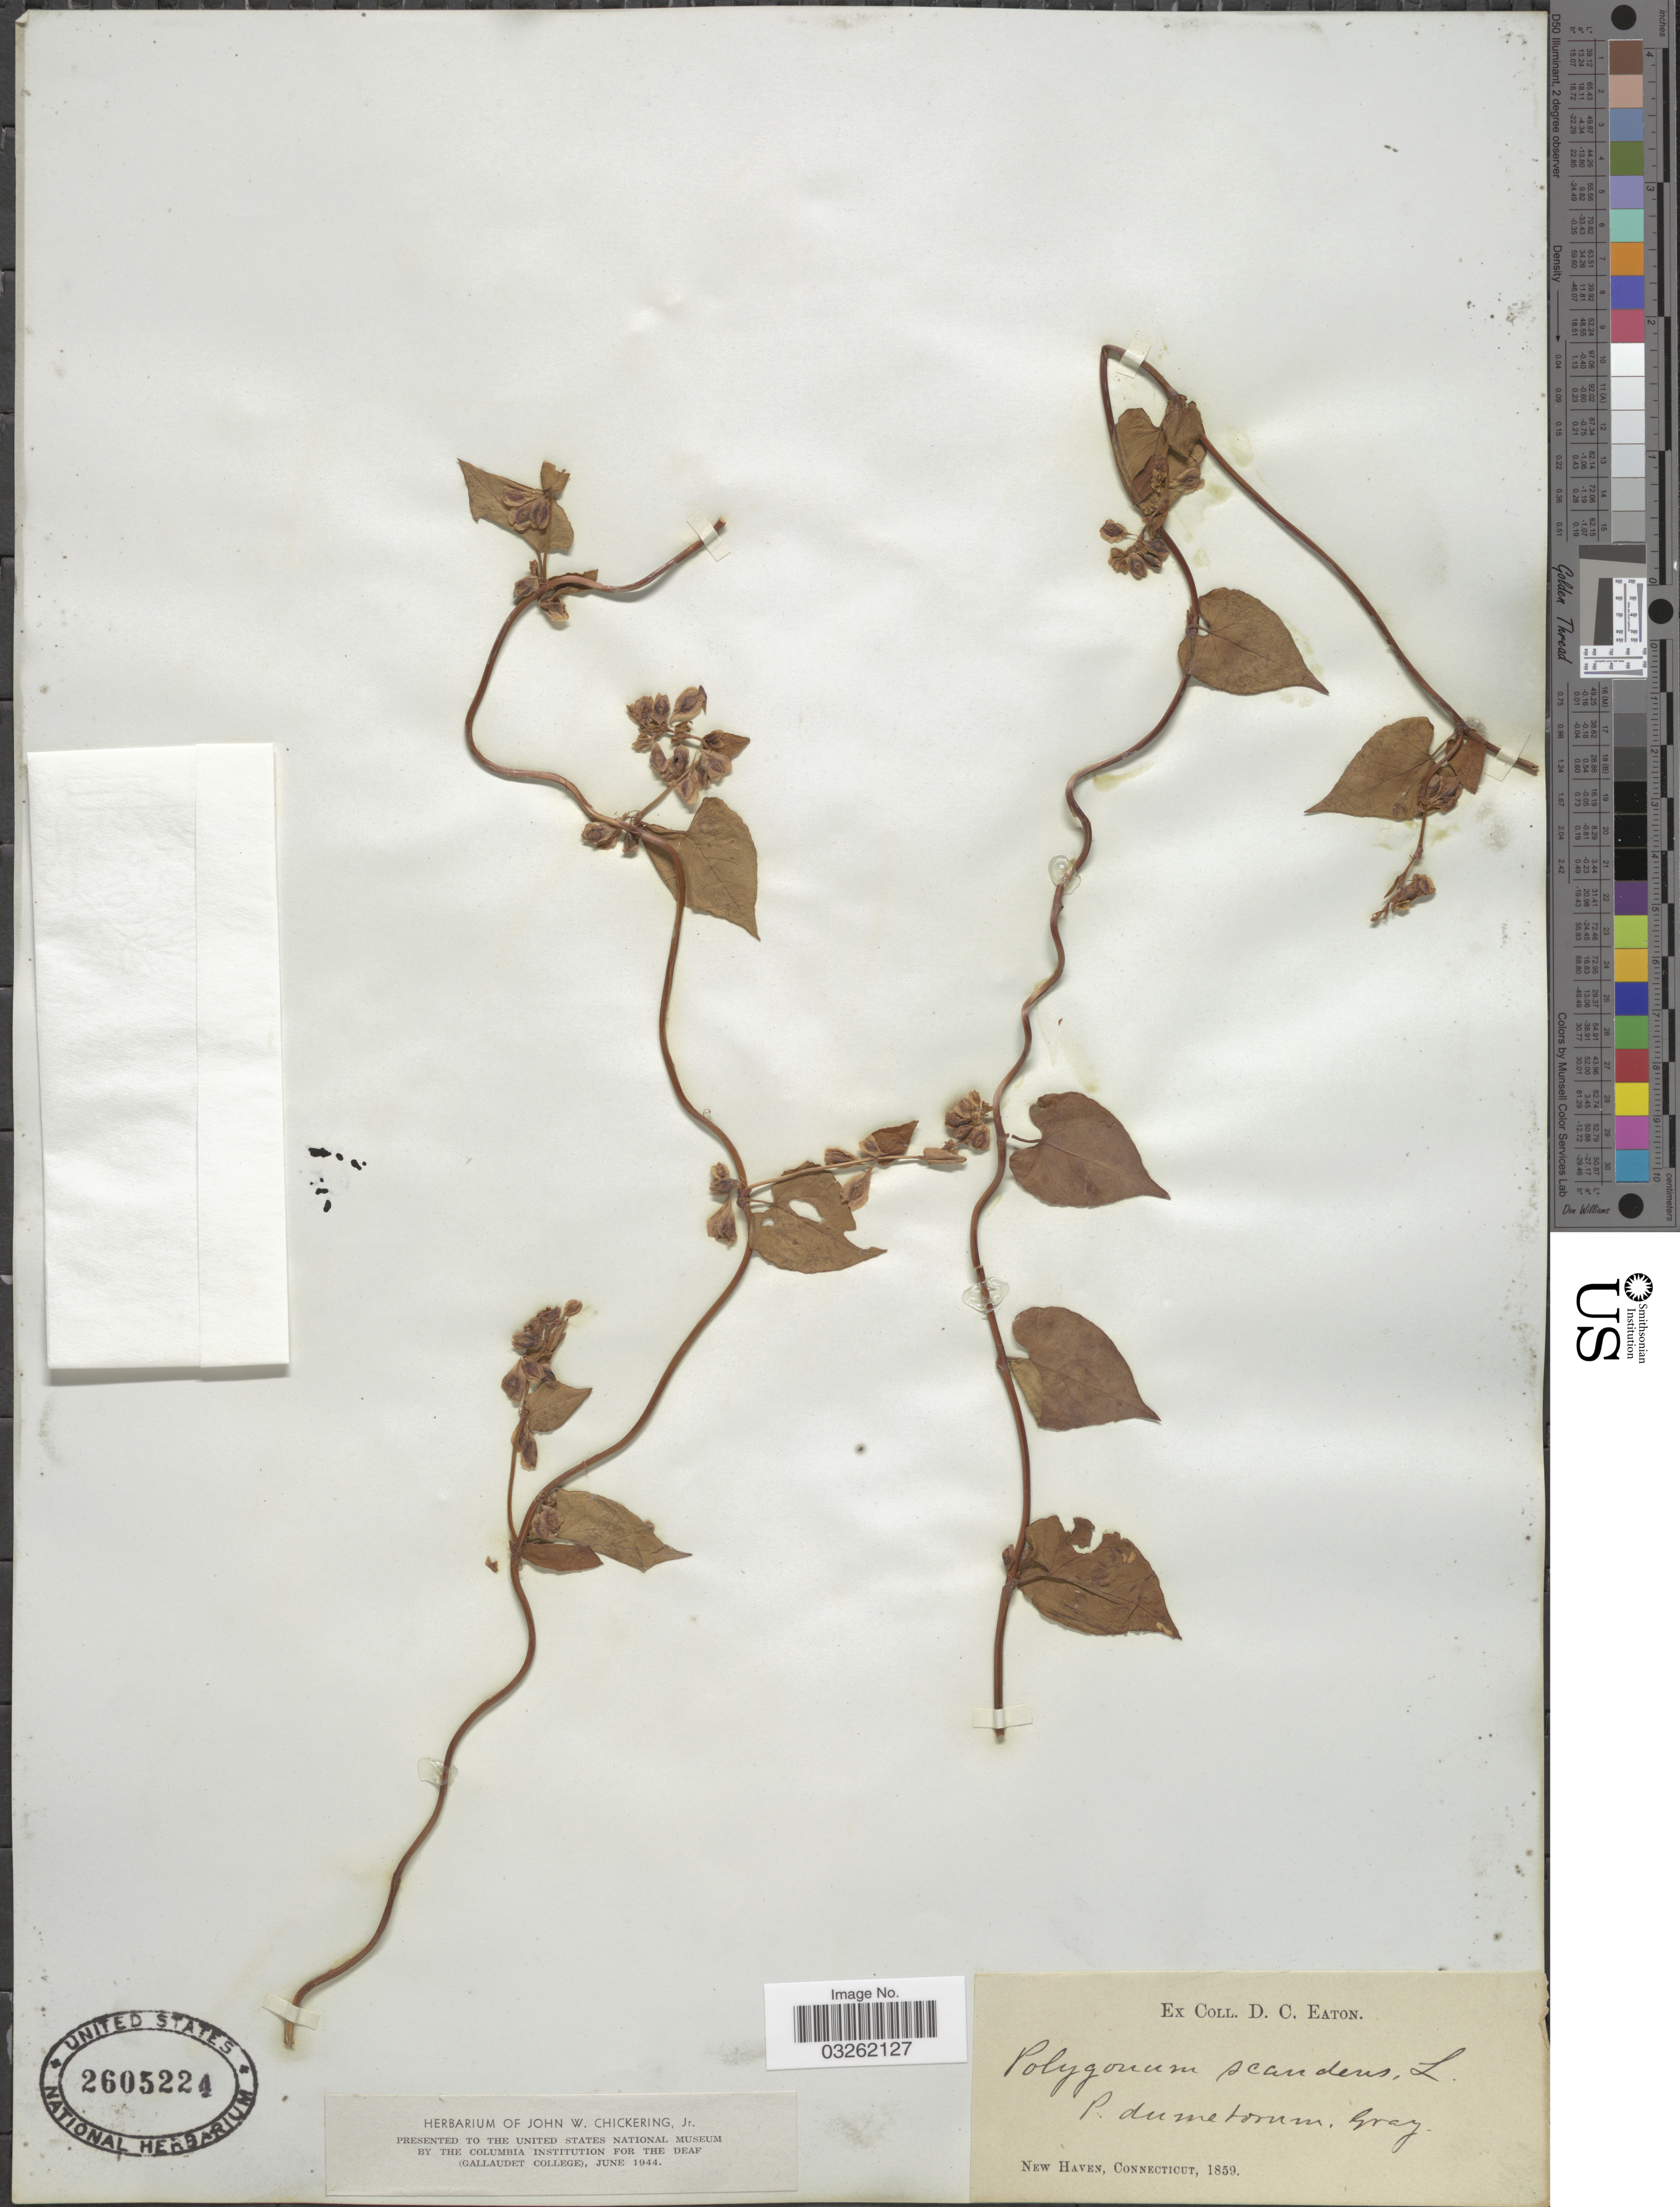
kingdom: Plantae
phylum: Tracheophyta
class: Magnoliopsida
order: Caryophyllales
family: Polygonaceae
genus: Fallopia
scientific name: Fallopia scandens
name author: (L.) Holub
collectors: D. Eaton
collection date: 1859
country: United States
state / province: Connecticut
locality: New Haven.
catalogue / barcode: US 2605224